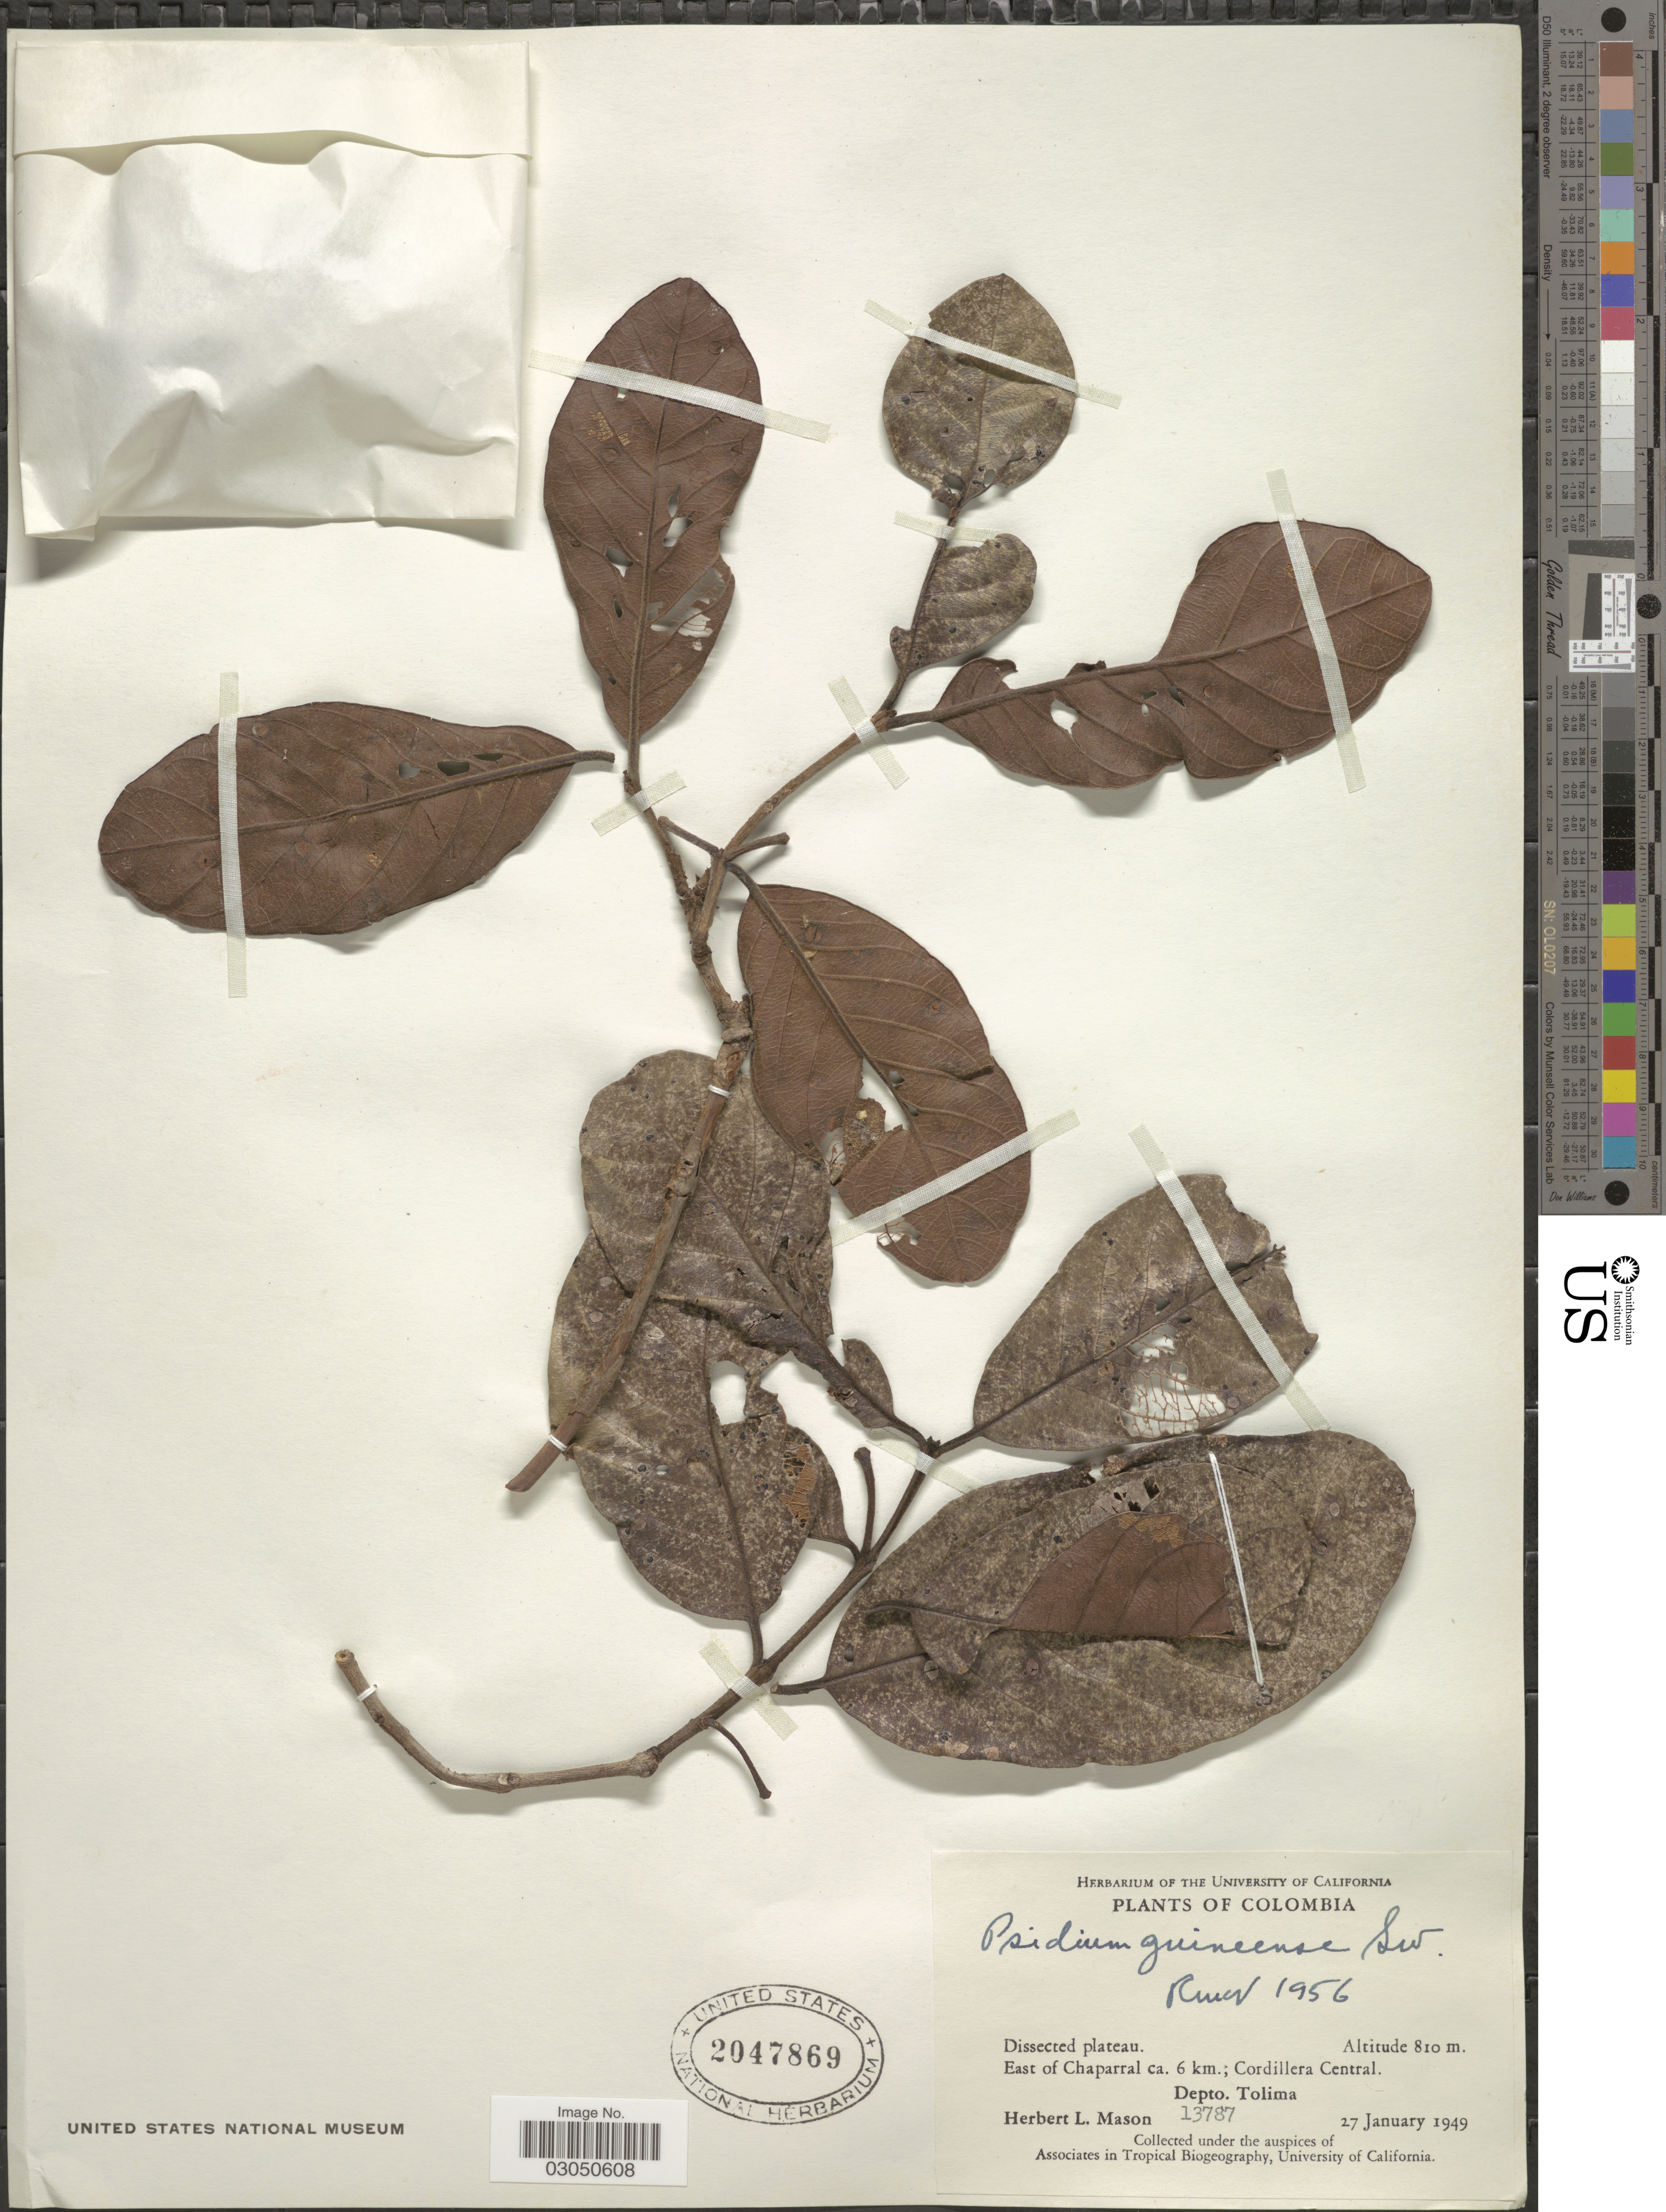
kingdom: Plantae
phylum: Tracheophyta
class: Magnoliopsida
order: Myrtales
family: Myrtaceae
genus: Psidium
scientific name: Psidium guineense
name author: Sw.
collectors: H. L. Mason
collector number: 13787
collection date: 1949-01-27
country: Colombia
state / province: Tolima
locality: East of Chaparral ca. 6 km.; Cordillera Central. Depto. Tolima.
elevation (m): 810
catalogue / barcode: US 2047869